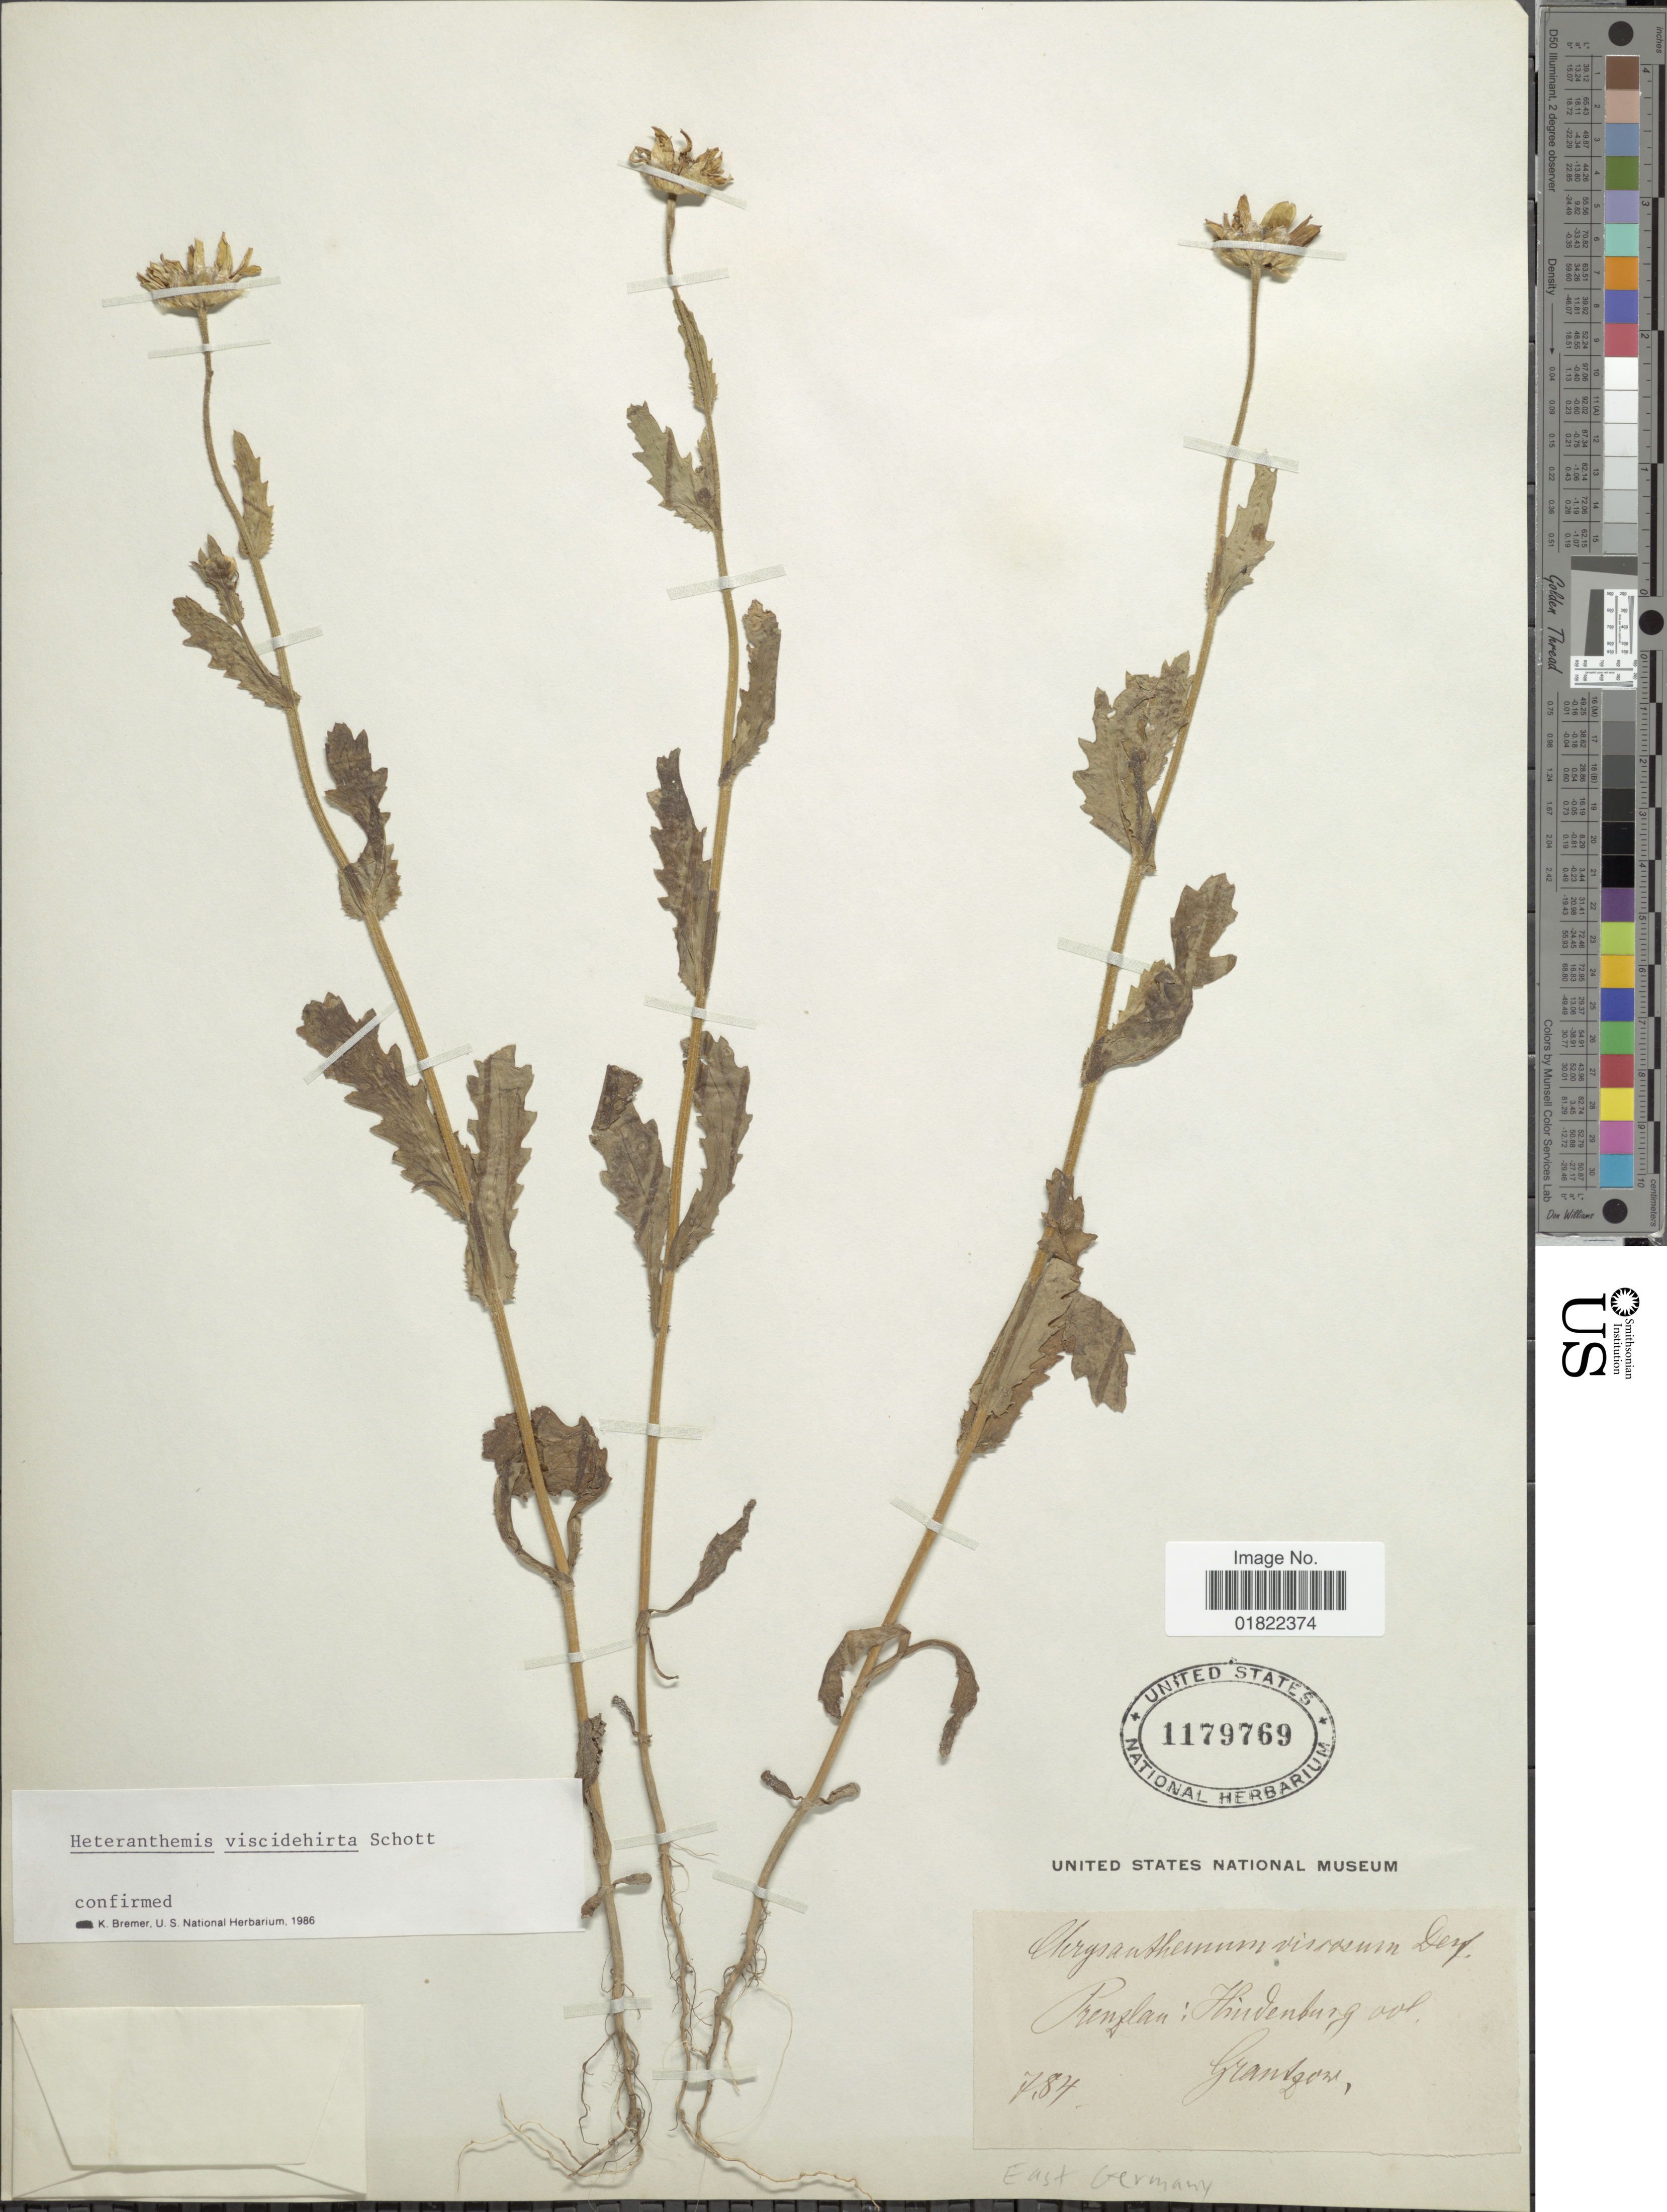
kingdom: Plantae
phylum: Tracheophyta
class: Magnoliopsida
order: Asterales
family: Asteraceae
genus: Heteranthemis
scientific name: Heteranthemis viscidihirta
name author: Schott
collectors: Grantzow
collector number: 784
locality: Preztlan: Findenburg [interpreted]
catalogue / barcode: US 1179769